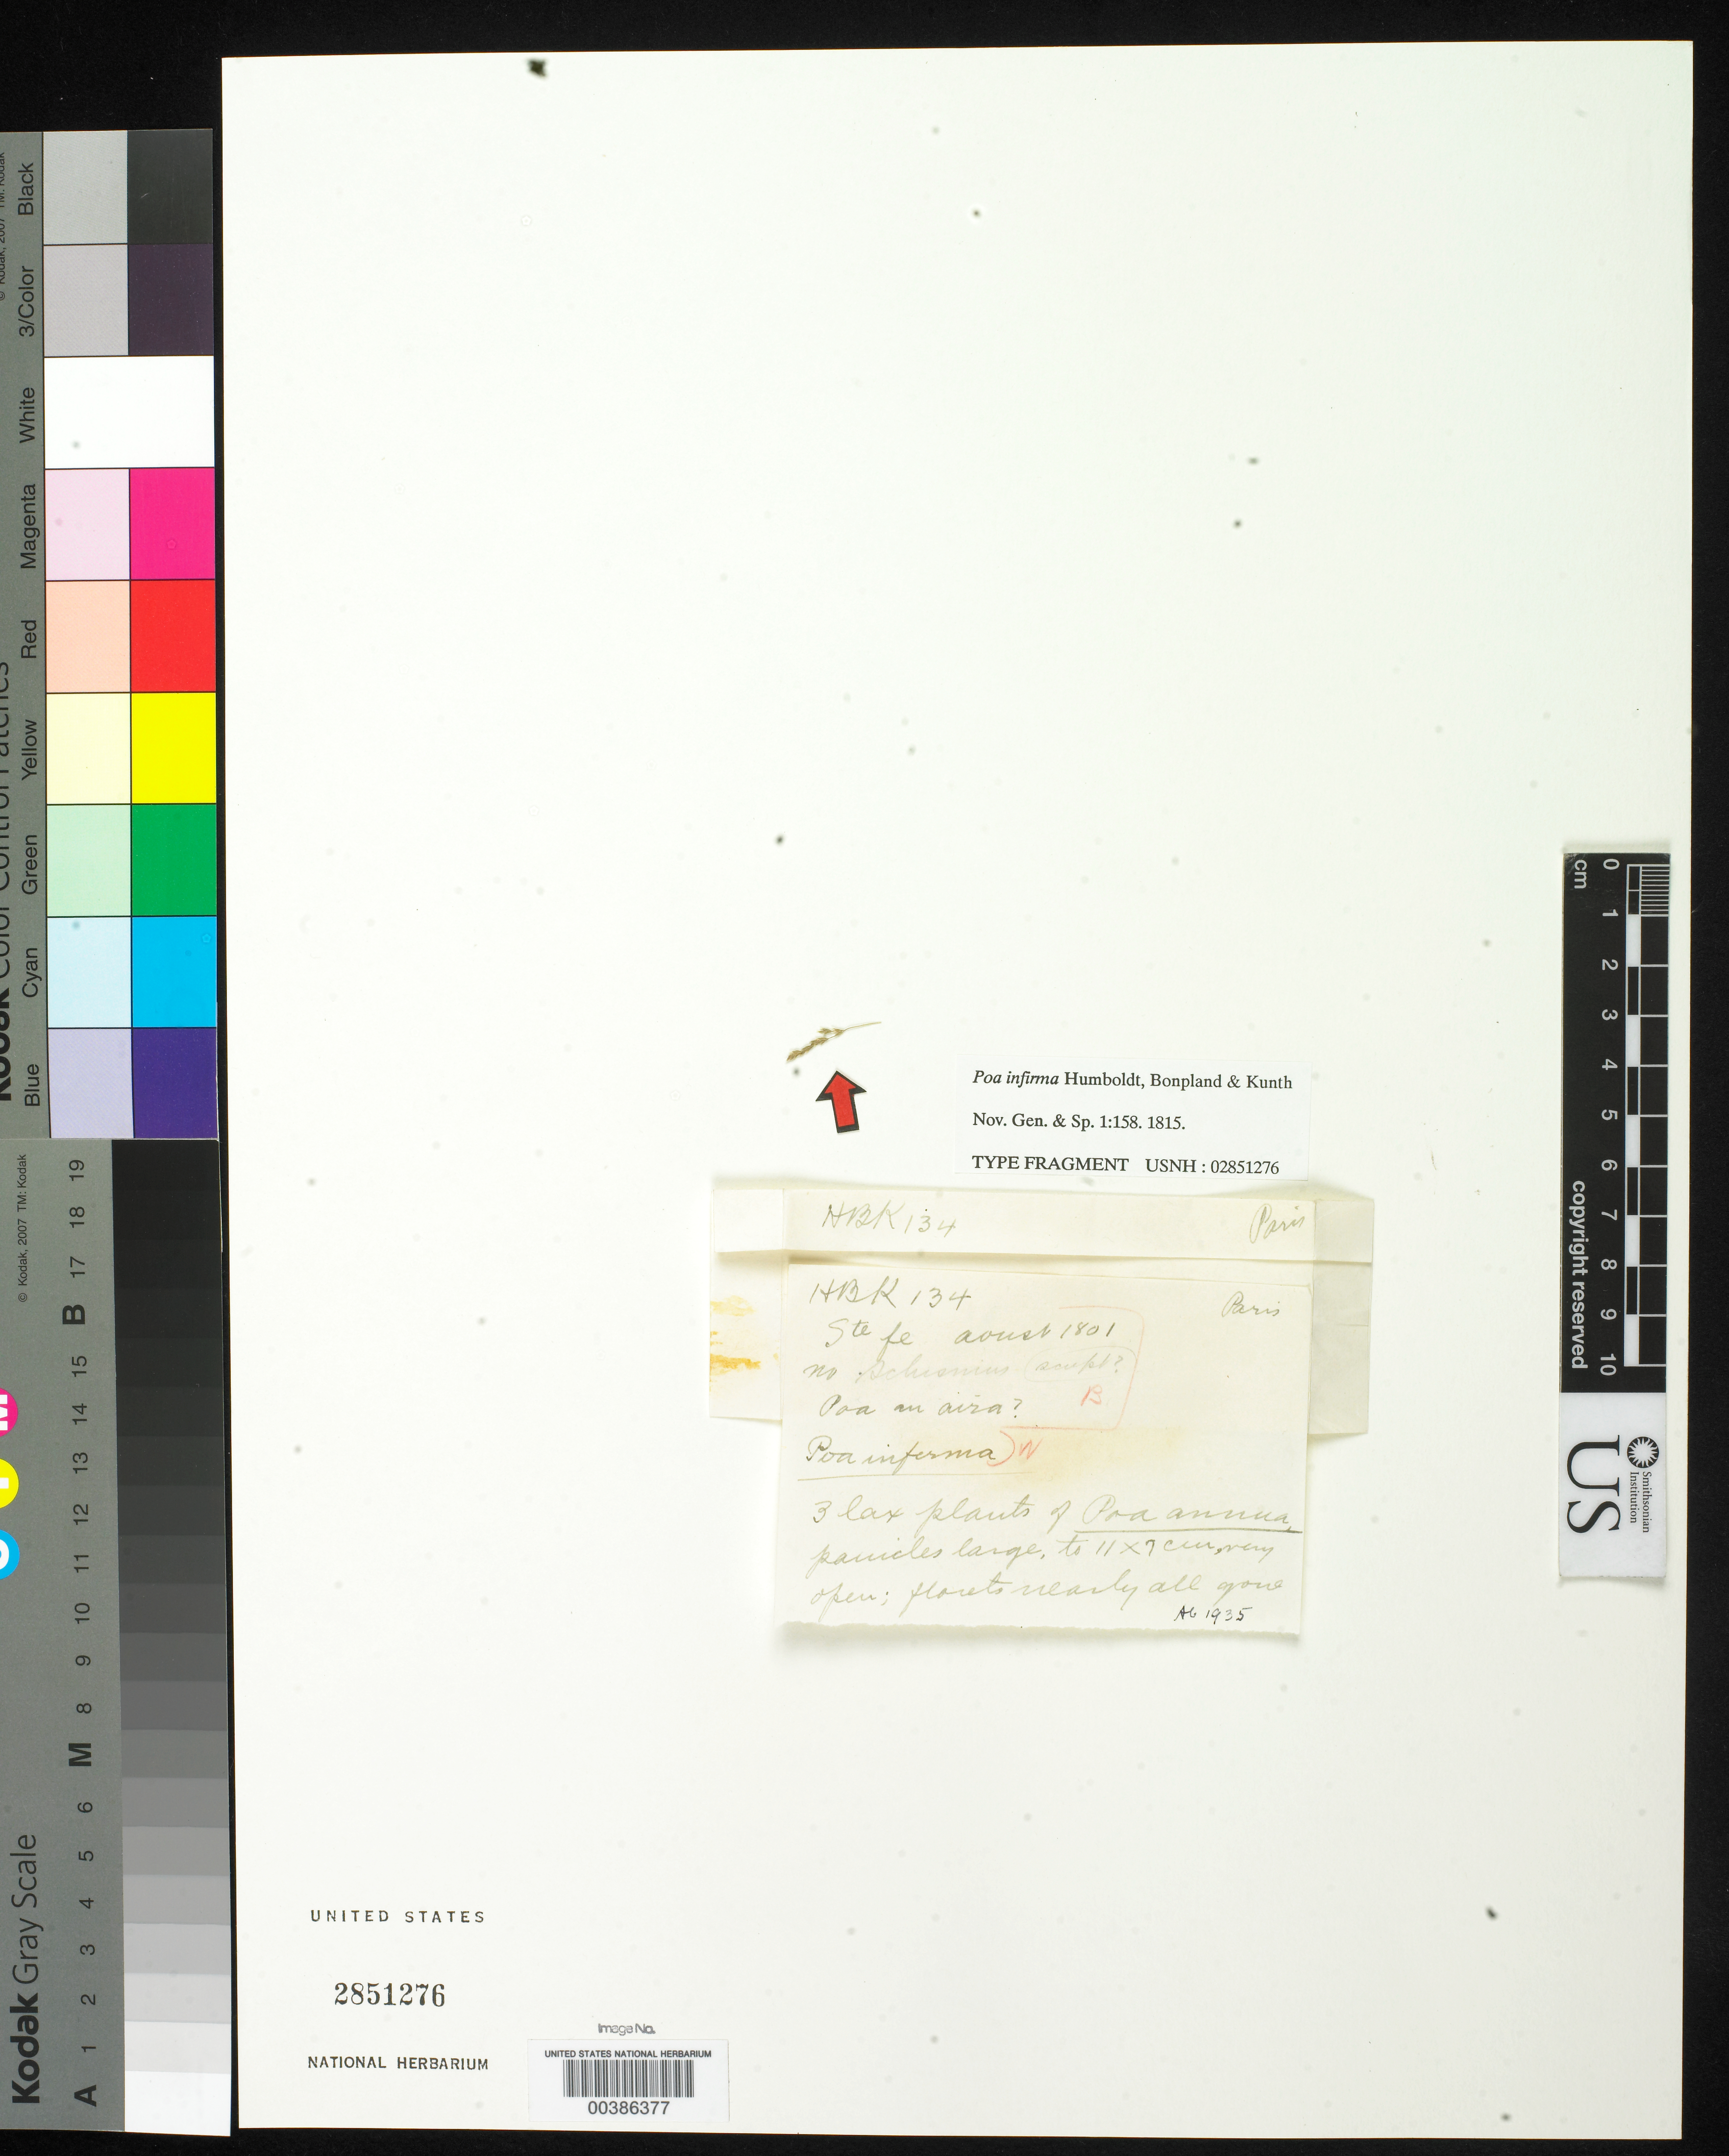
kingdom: Plantae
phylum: Tracheophyta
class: Liliopsida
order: Poales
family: Poaceae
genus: Poa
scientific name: Poa infirma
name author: Kunth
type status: Type Fragment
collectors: A. J. A. Bonpland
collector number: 134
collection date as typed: Aug 1801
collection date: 1801-08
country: Colombia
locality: Santa Fe de Bogota.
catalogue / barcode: US 2851276